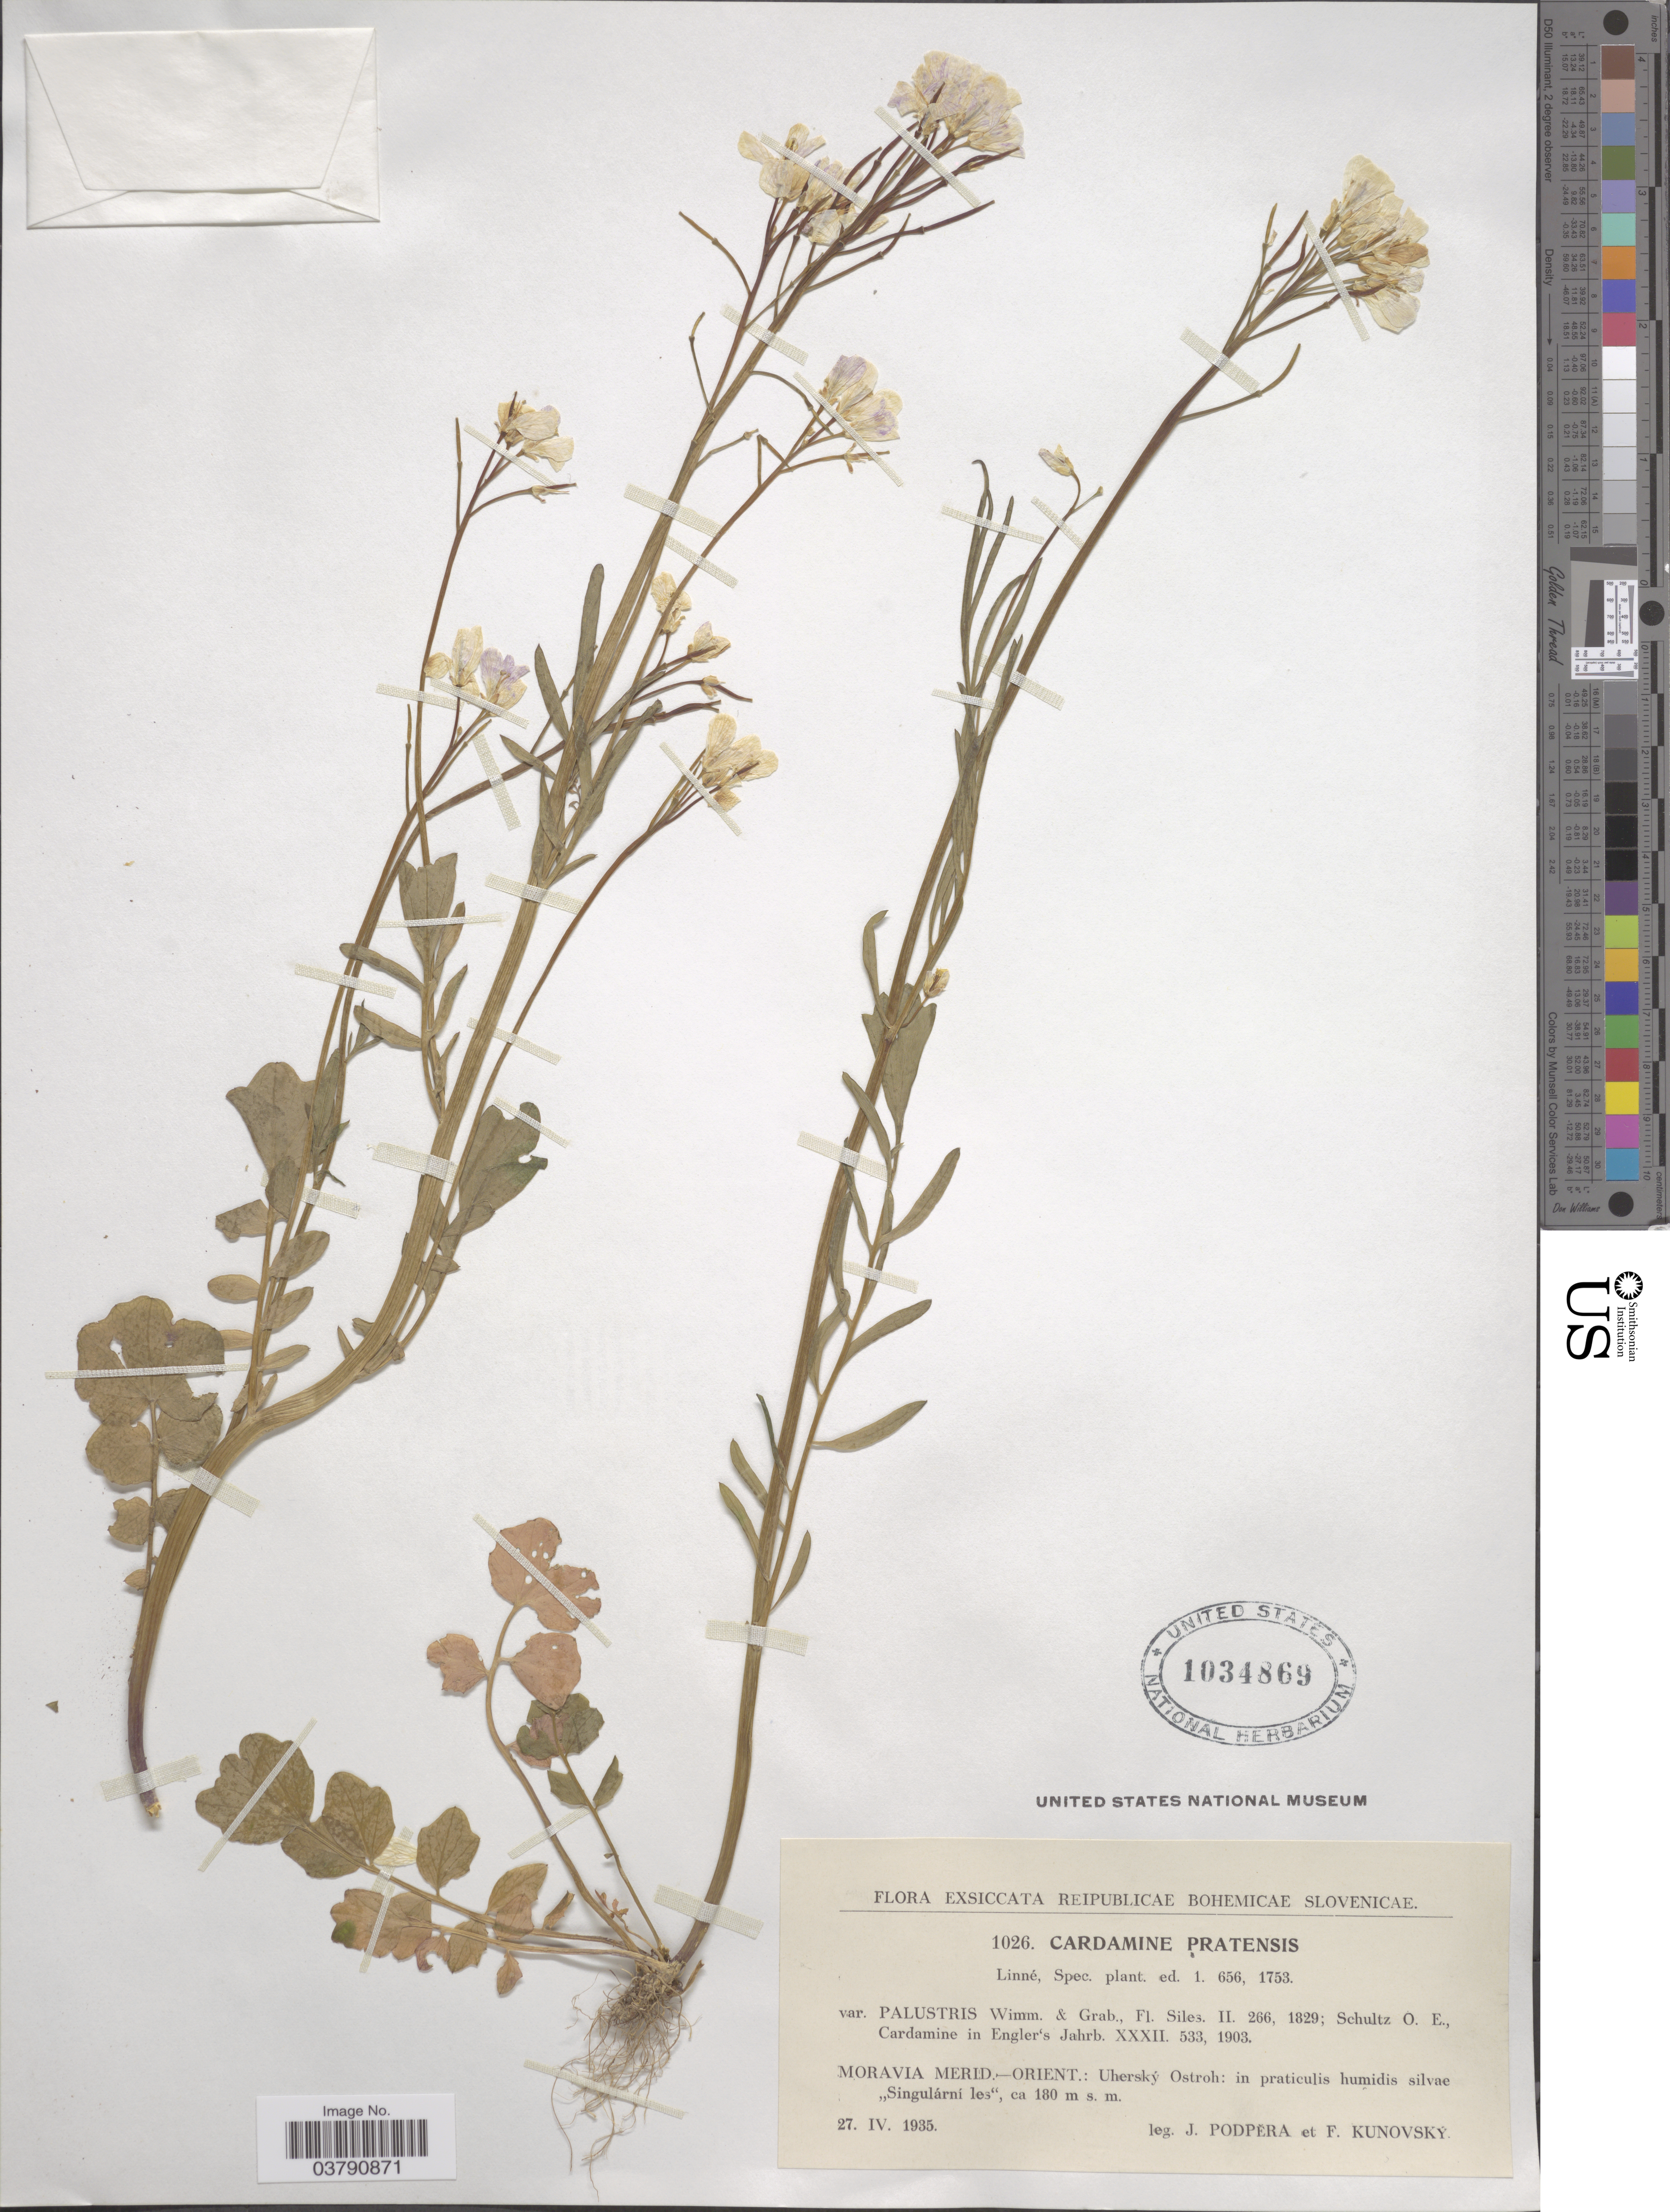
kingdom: Plantae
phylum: Tracheophyta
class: Magnoliopsida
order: Brassicales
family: Brassicaceae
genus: Cardamine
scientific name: Cardamine pratensis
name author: L.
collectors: J. Podpera & F. Kunovsky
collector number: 1026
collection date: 1935-04-27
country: Czechia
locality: Reipublicae Bohemicae Slovenicae. Moravia Merid. - Orient.: Uherský Ostroh: in praticulis humidis silvae "Singulární les".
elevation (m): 180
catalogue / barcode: US 1034869